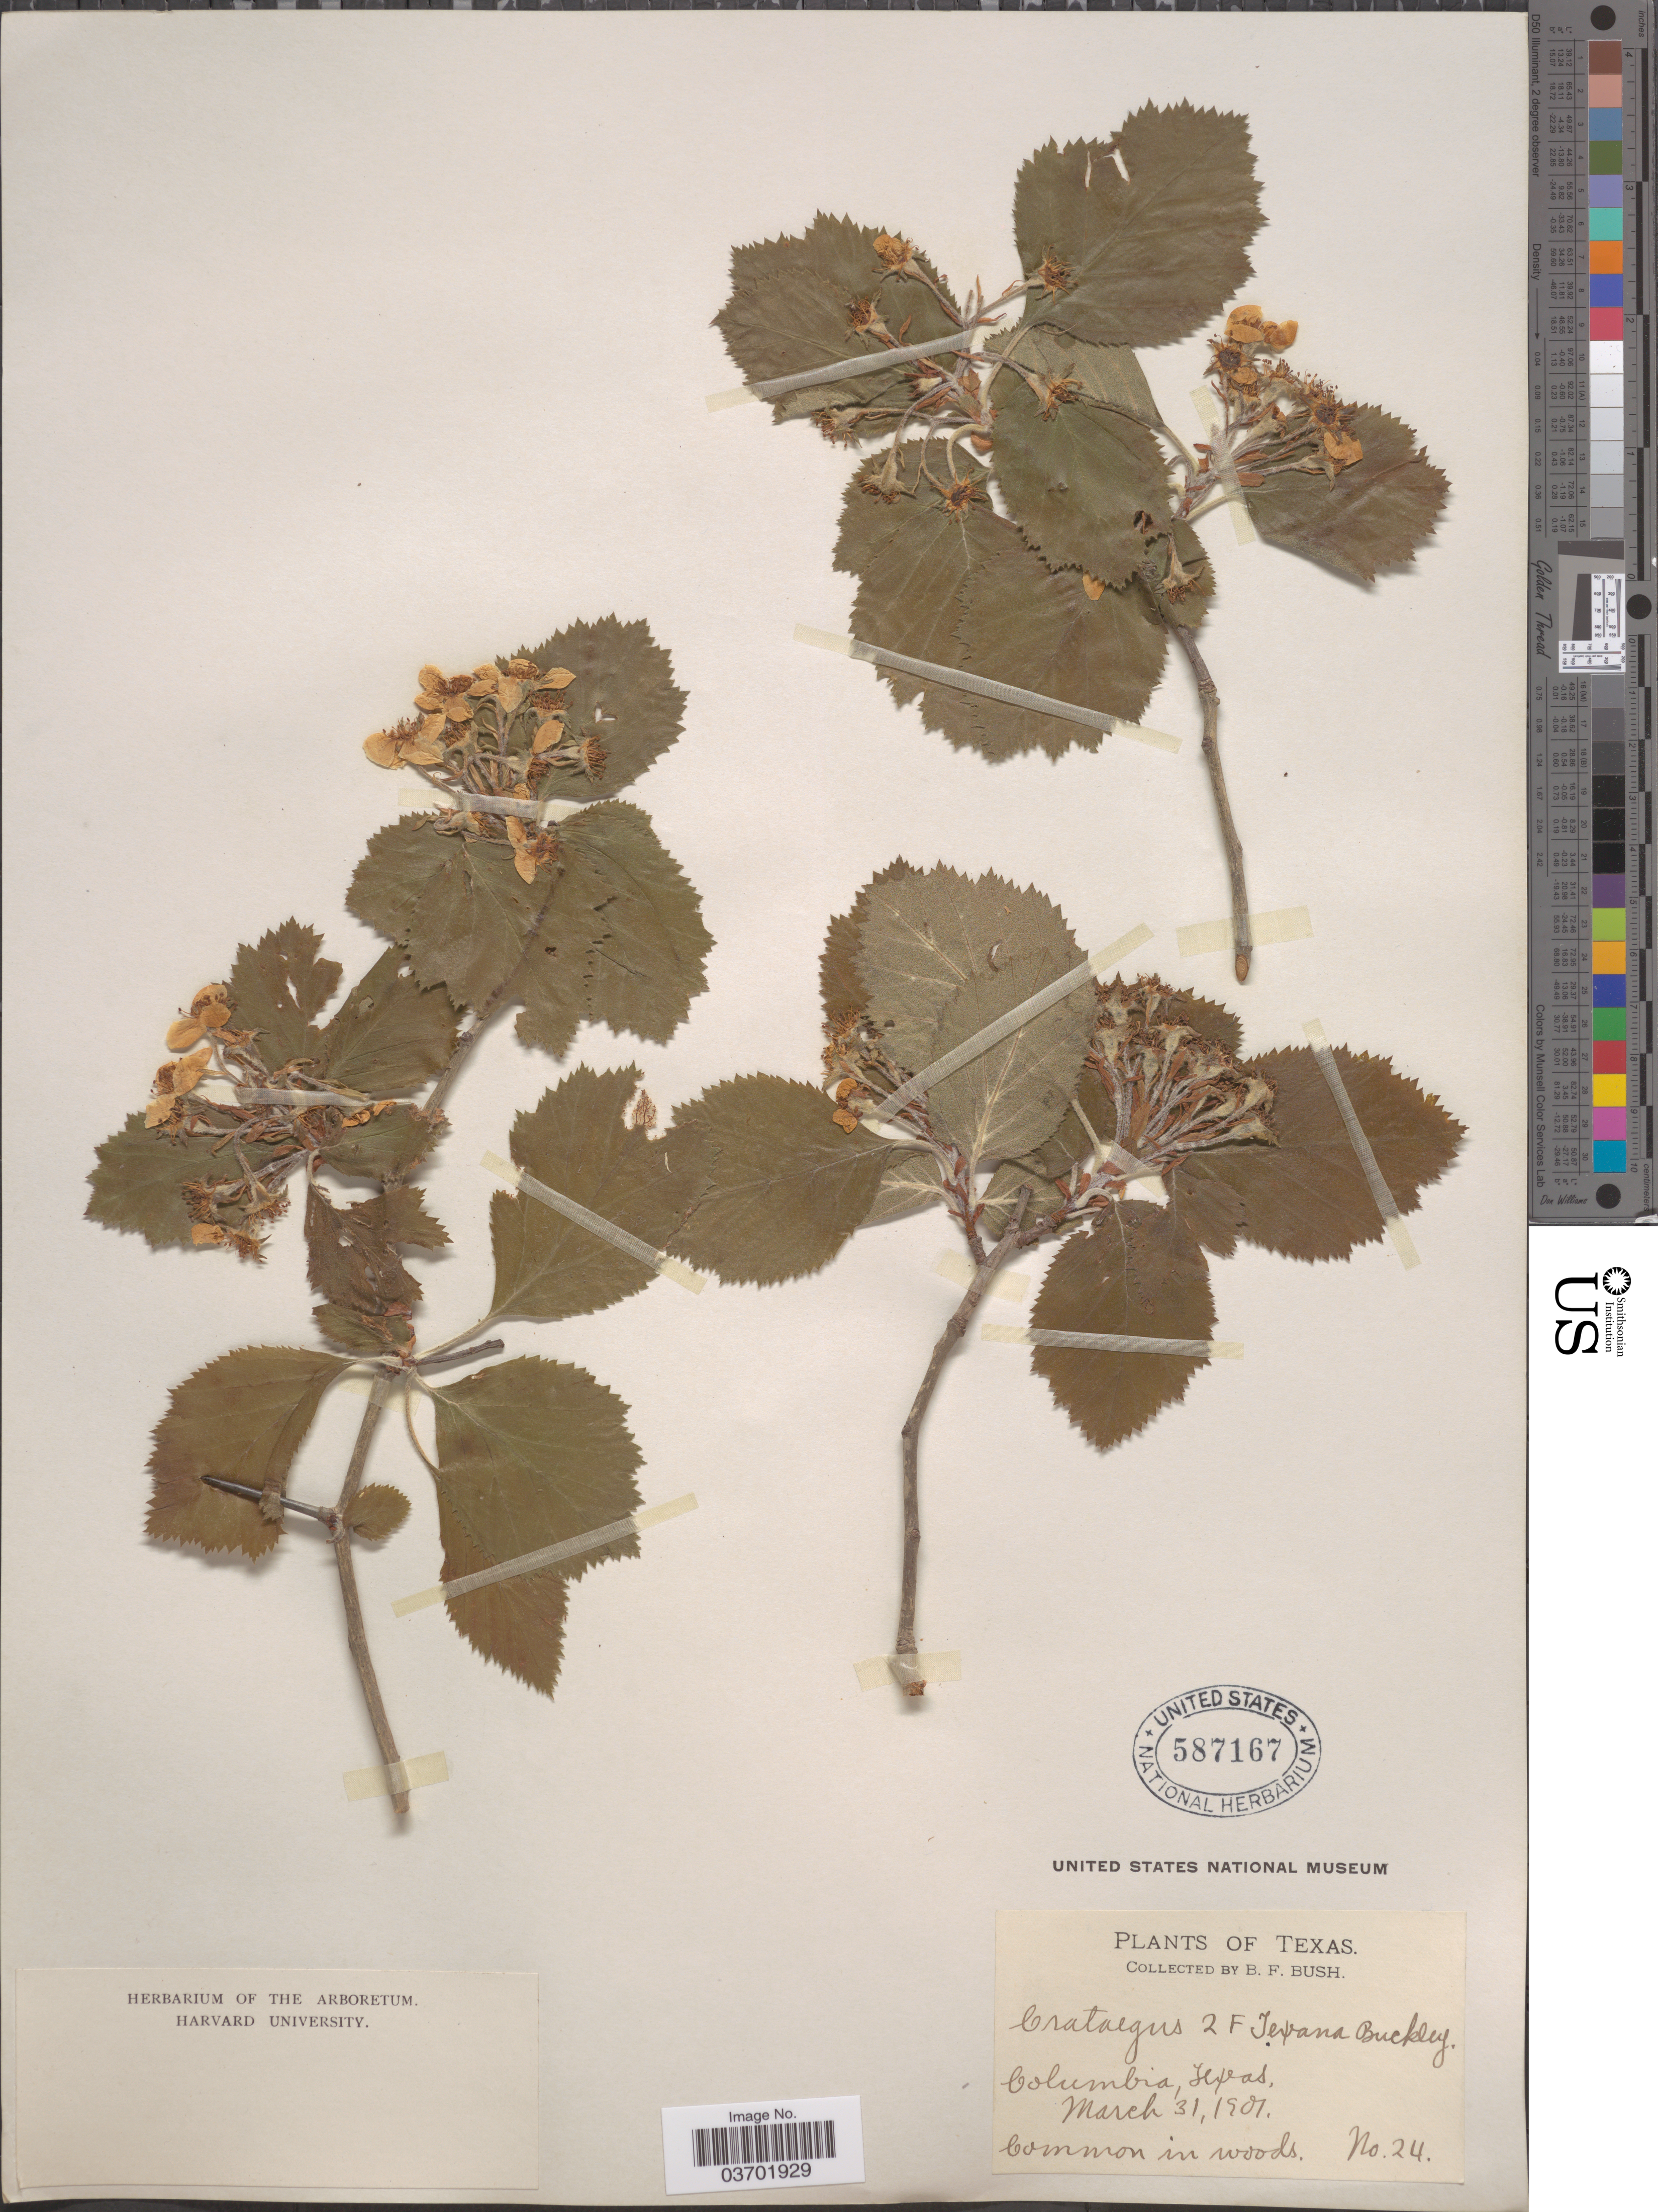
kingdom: Plantae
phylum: Tracheophyta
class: Magnoliopsida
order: Rosales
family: Rosaceae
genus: Crataegus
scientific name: Crataegus texana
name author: Buckley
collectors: B. F. Bush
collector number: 24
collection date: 1901-03-31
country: United States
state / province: Texas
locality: Columbia.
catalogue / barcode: US 587167